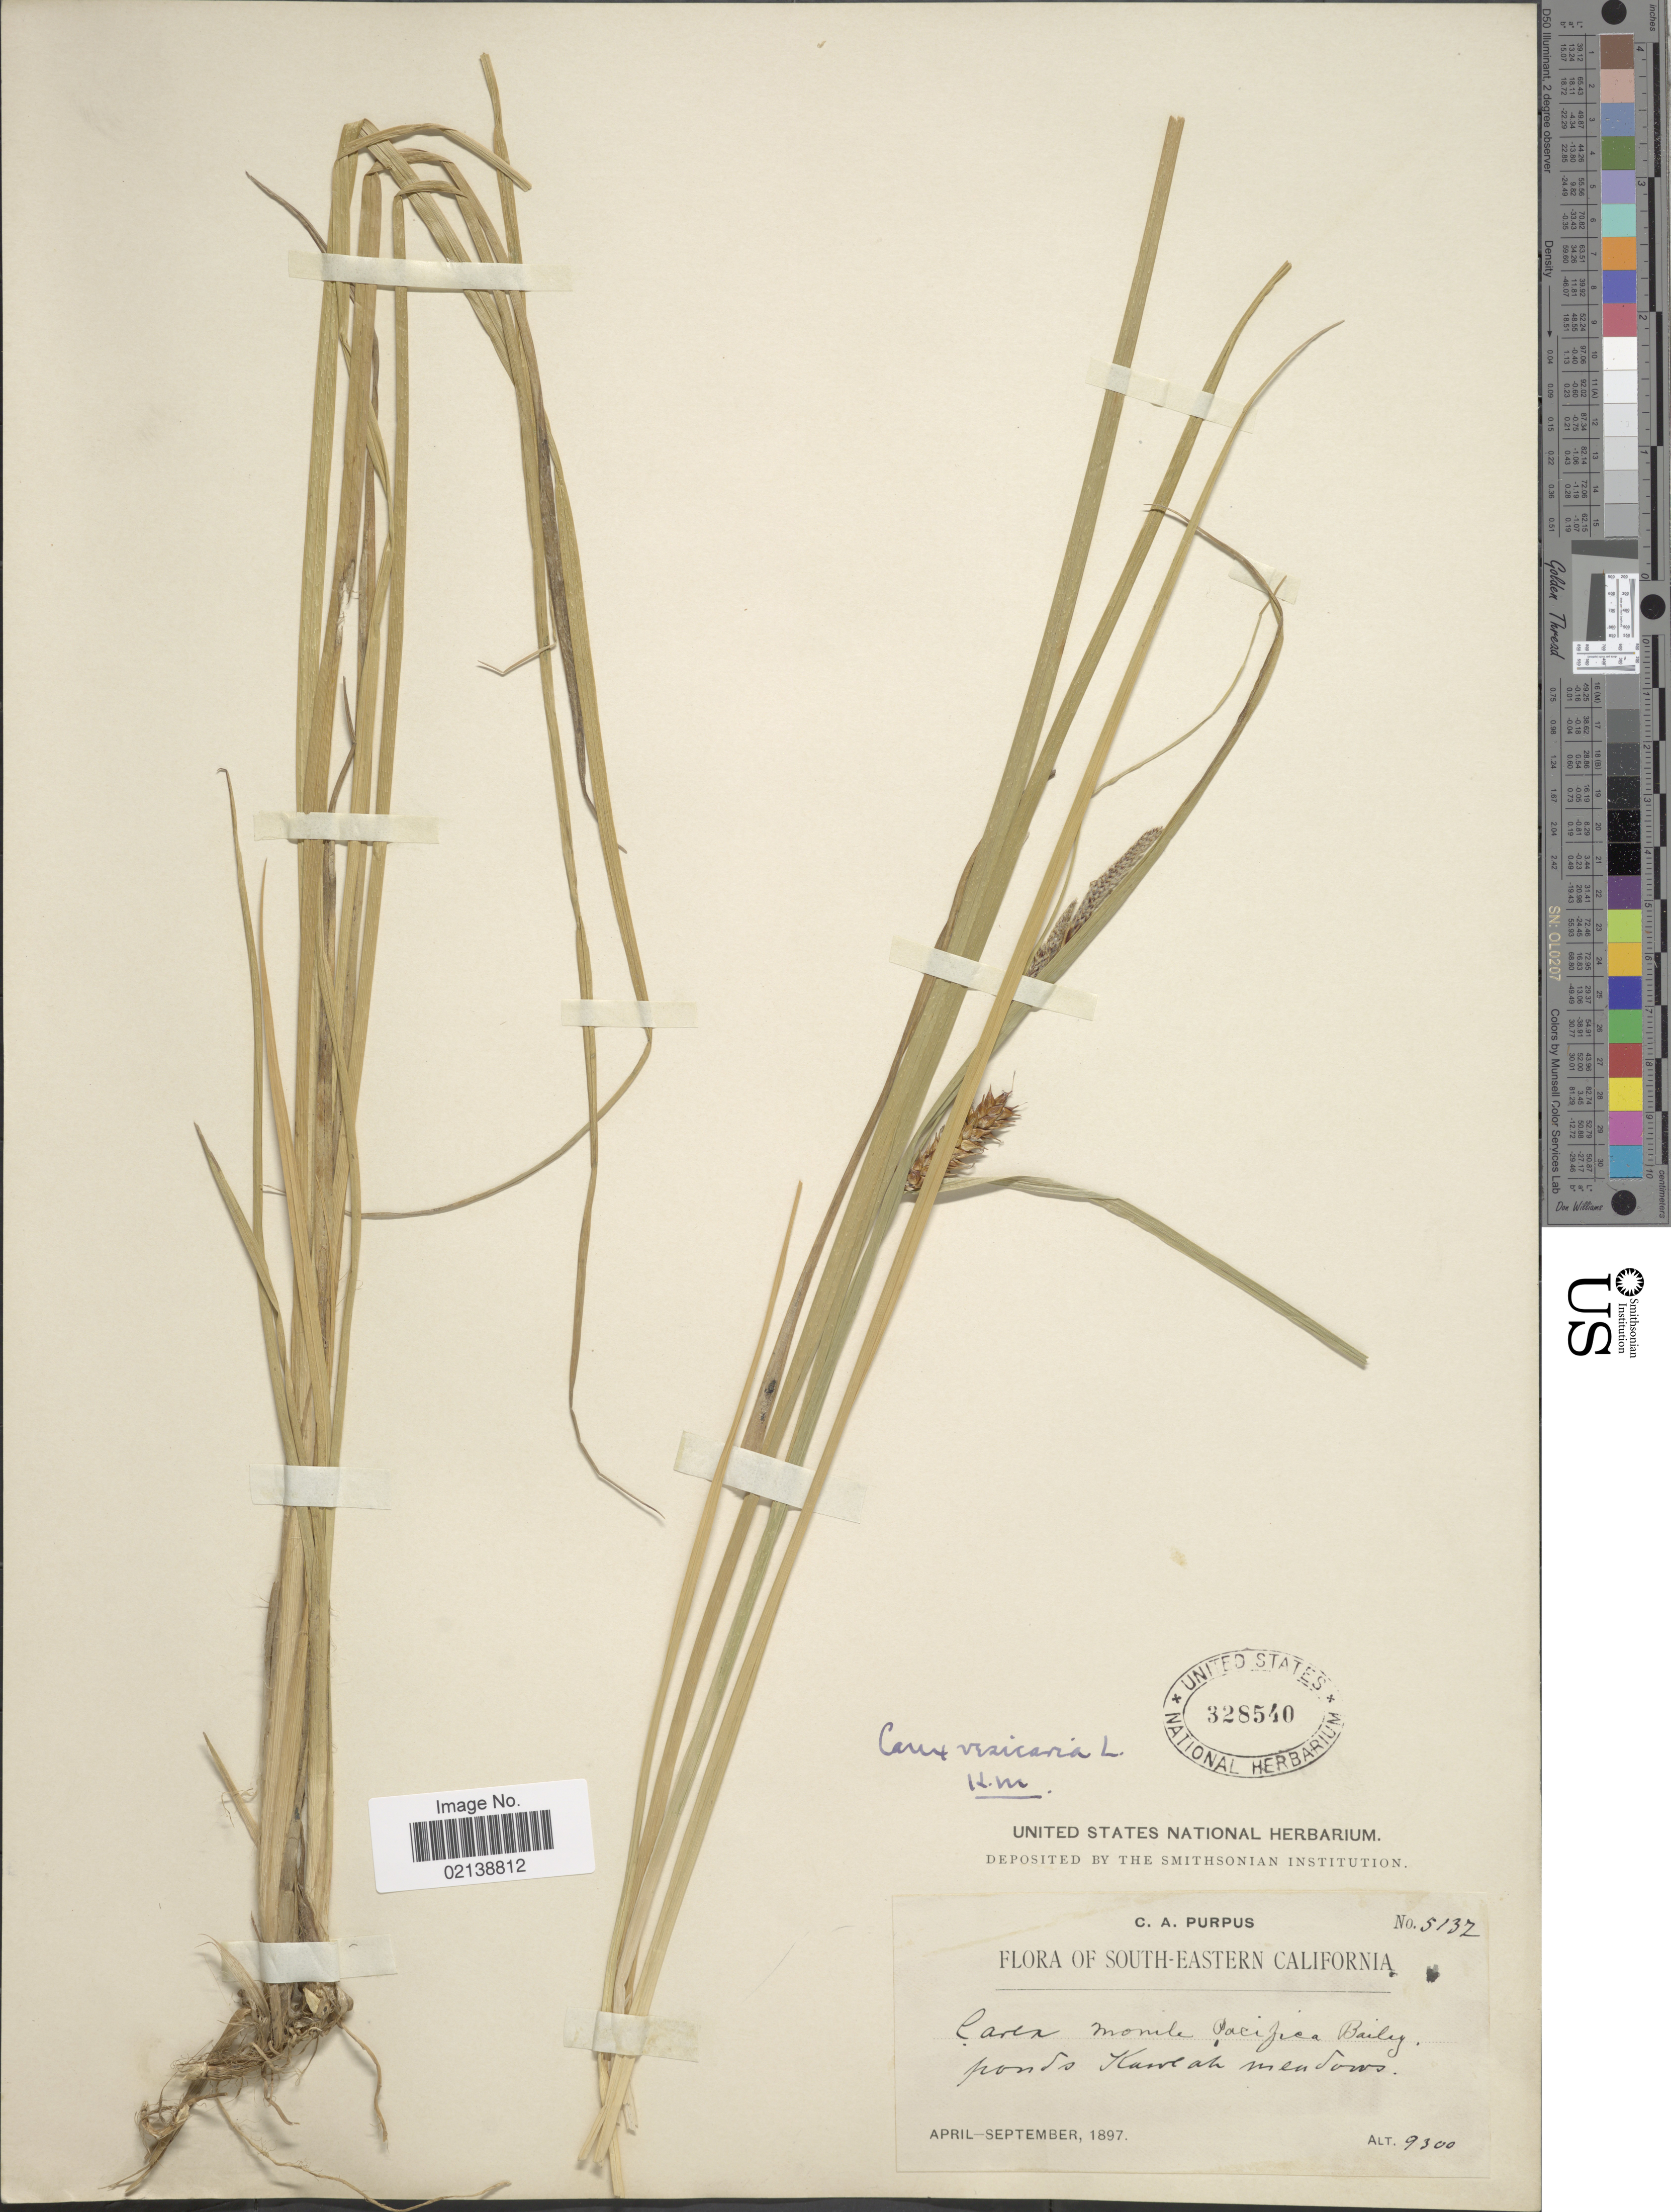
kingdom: Plantae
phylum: Tracheophyta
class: Liliopsida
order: Poales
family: Cyperaceae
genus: Carex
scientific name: Carex vesicaria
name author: L.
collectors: C. A. Purpus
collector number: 5132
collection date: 1897-04/1897-09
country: United States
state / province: California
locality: South-Eastern California, ponds Kaweah meadows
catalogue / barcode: US 328540